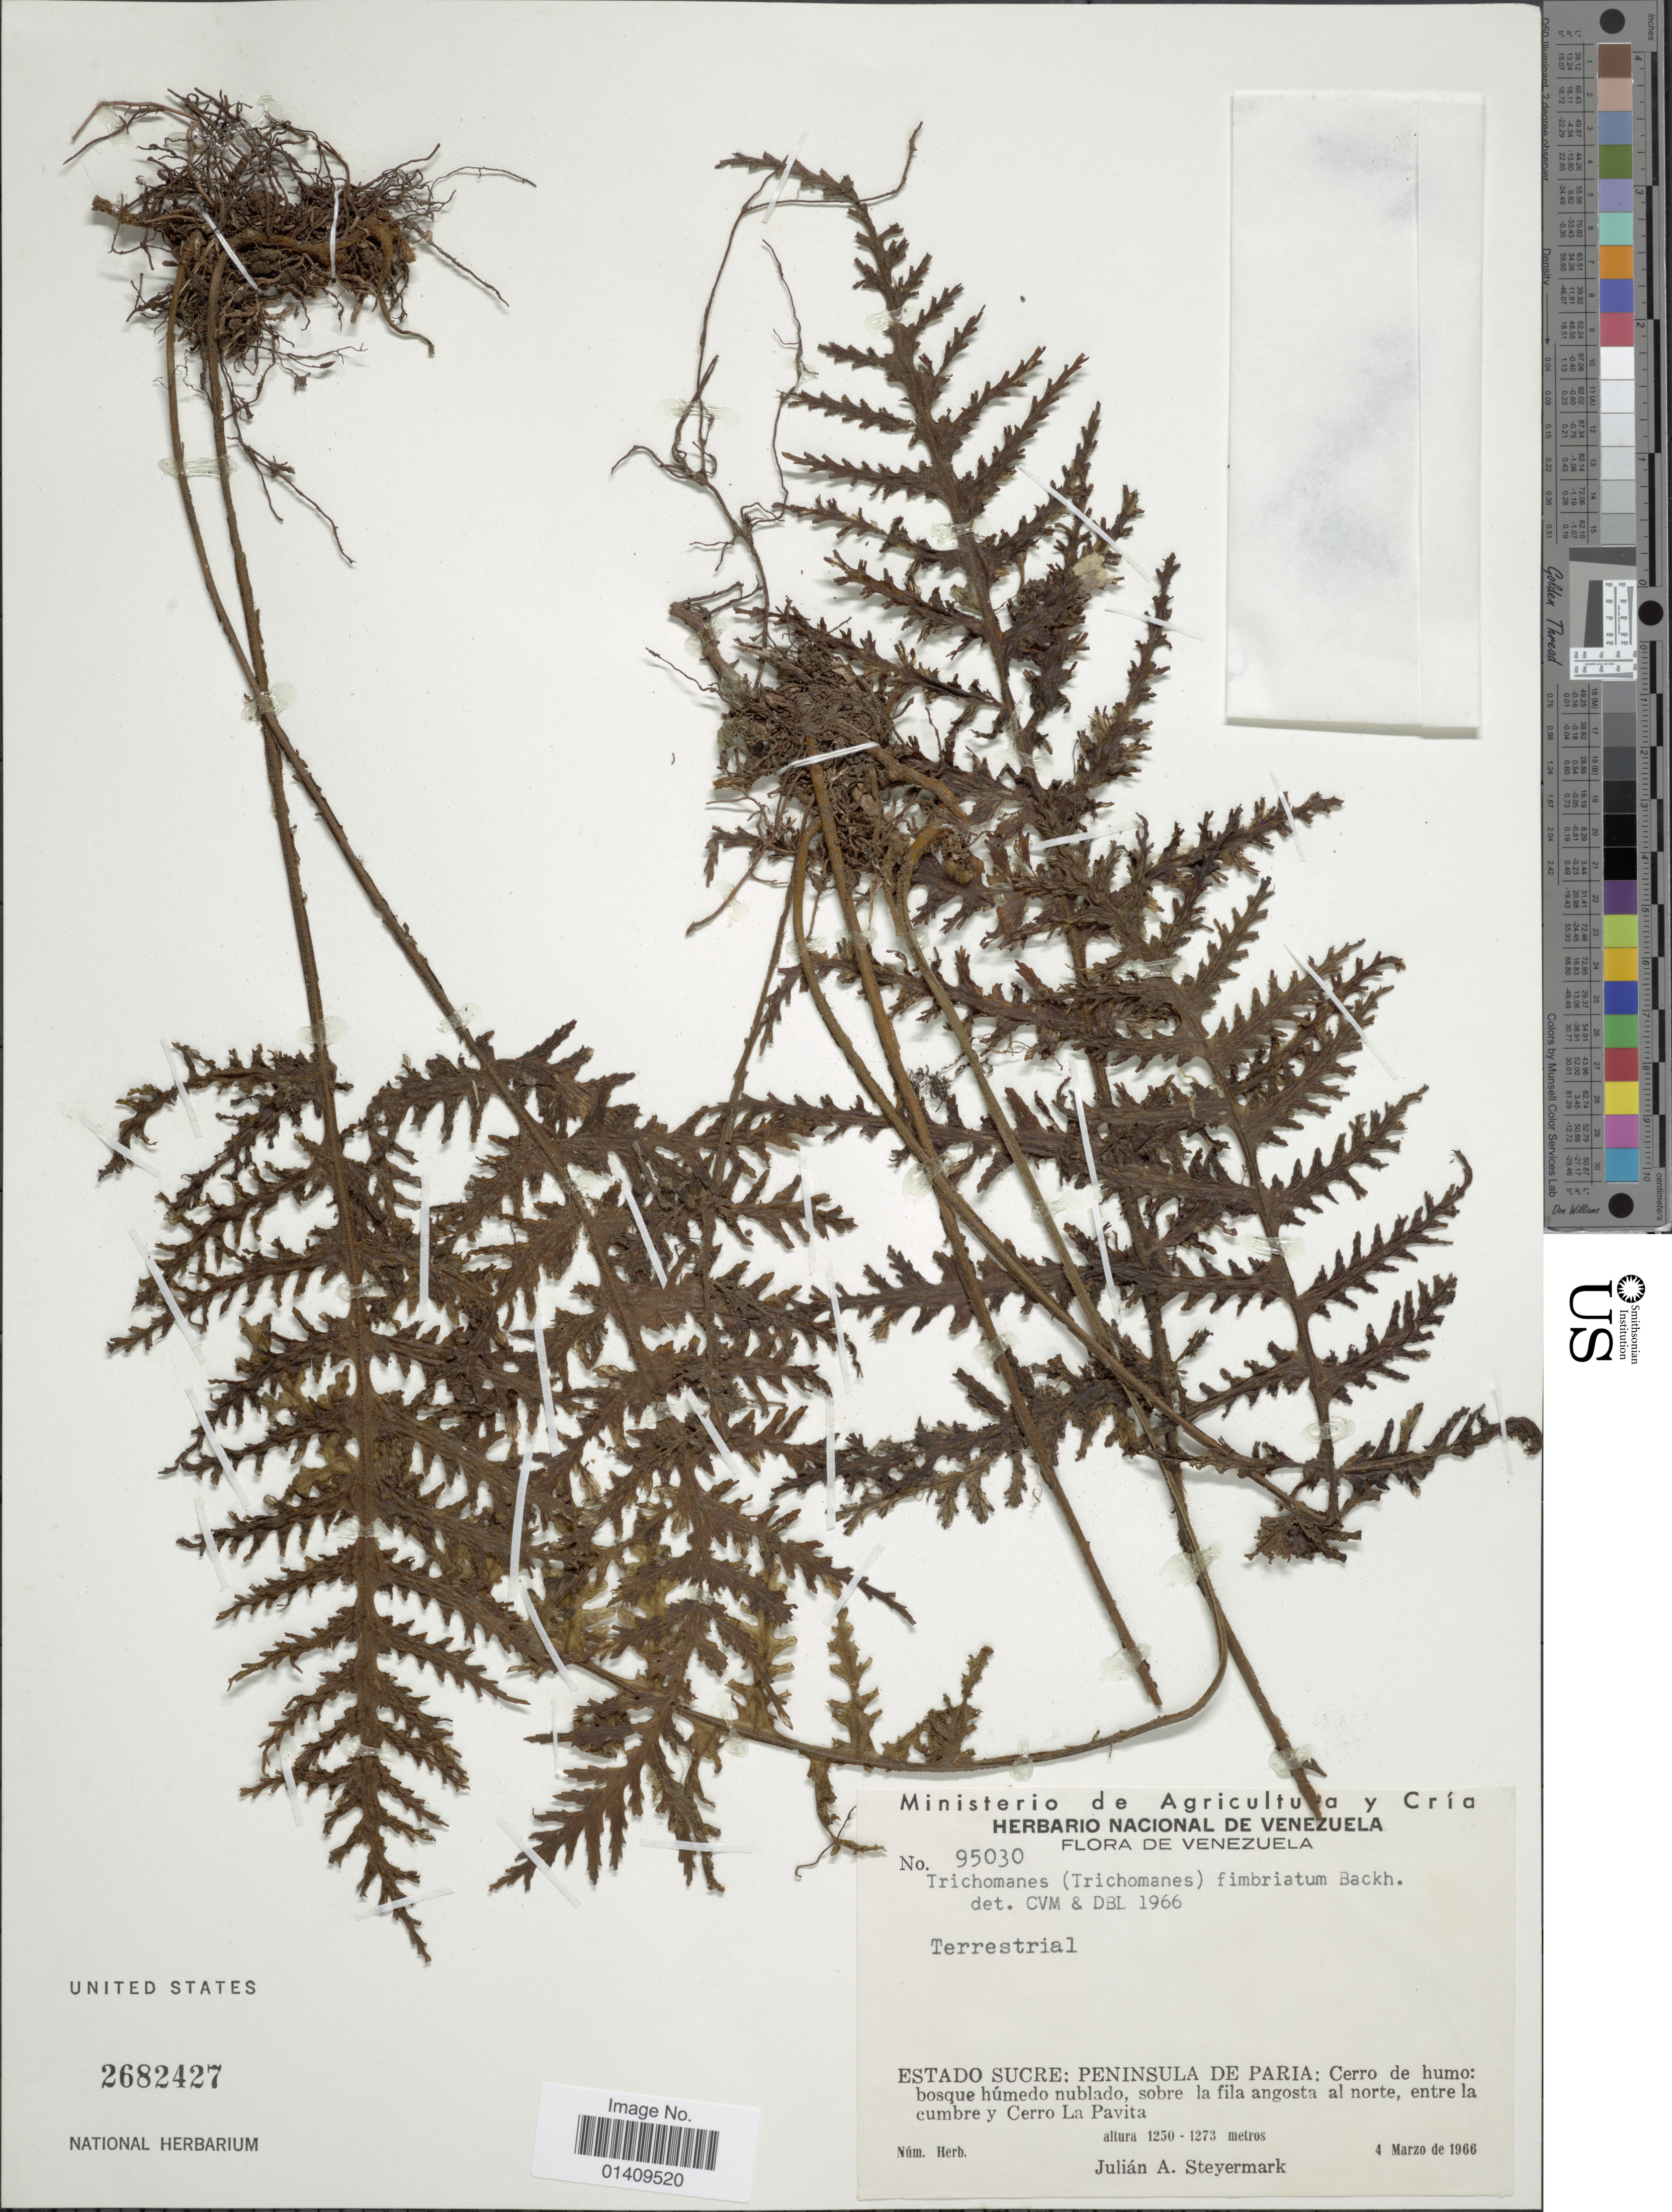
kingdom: Plantae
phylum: Tracheophyta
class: Polypodiopsida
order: Hymenophyllales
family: Hymenophyllaceae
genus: Callistopteris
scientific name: Callistopteris superba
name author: (Backh. ex T. Moore) Ebihara & K. Iwats.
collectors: J. Steyermark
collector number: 95030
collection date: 1966-03-04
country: Venezuela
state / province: Sucre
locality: Estado Sucre: Peninsula de Paria: Cerro de humo bosque humedo nublado sobre la fila anngosta al norte entre la cumbre y Cerro La Pavita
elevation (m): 1250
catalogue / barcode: US 2682427